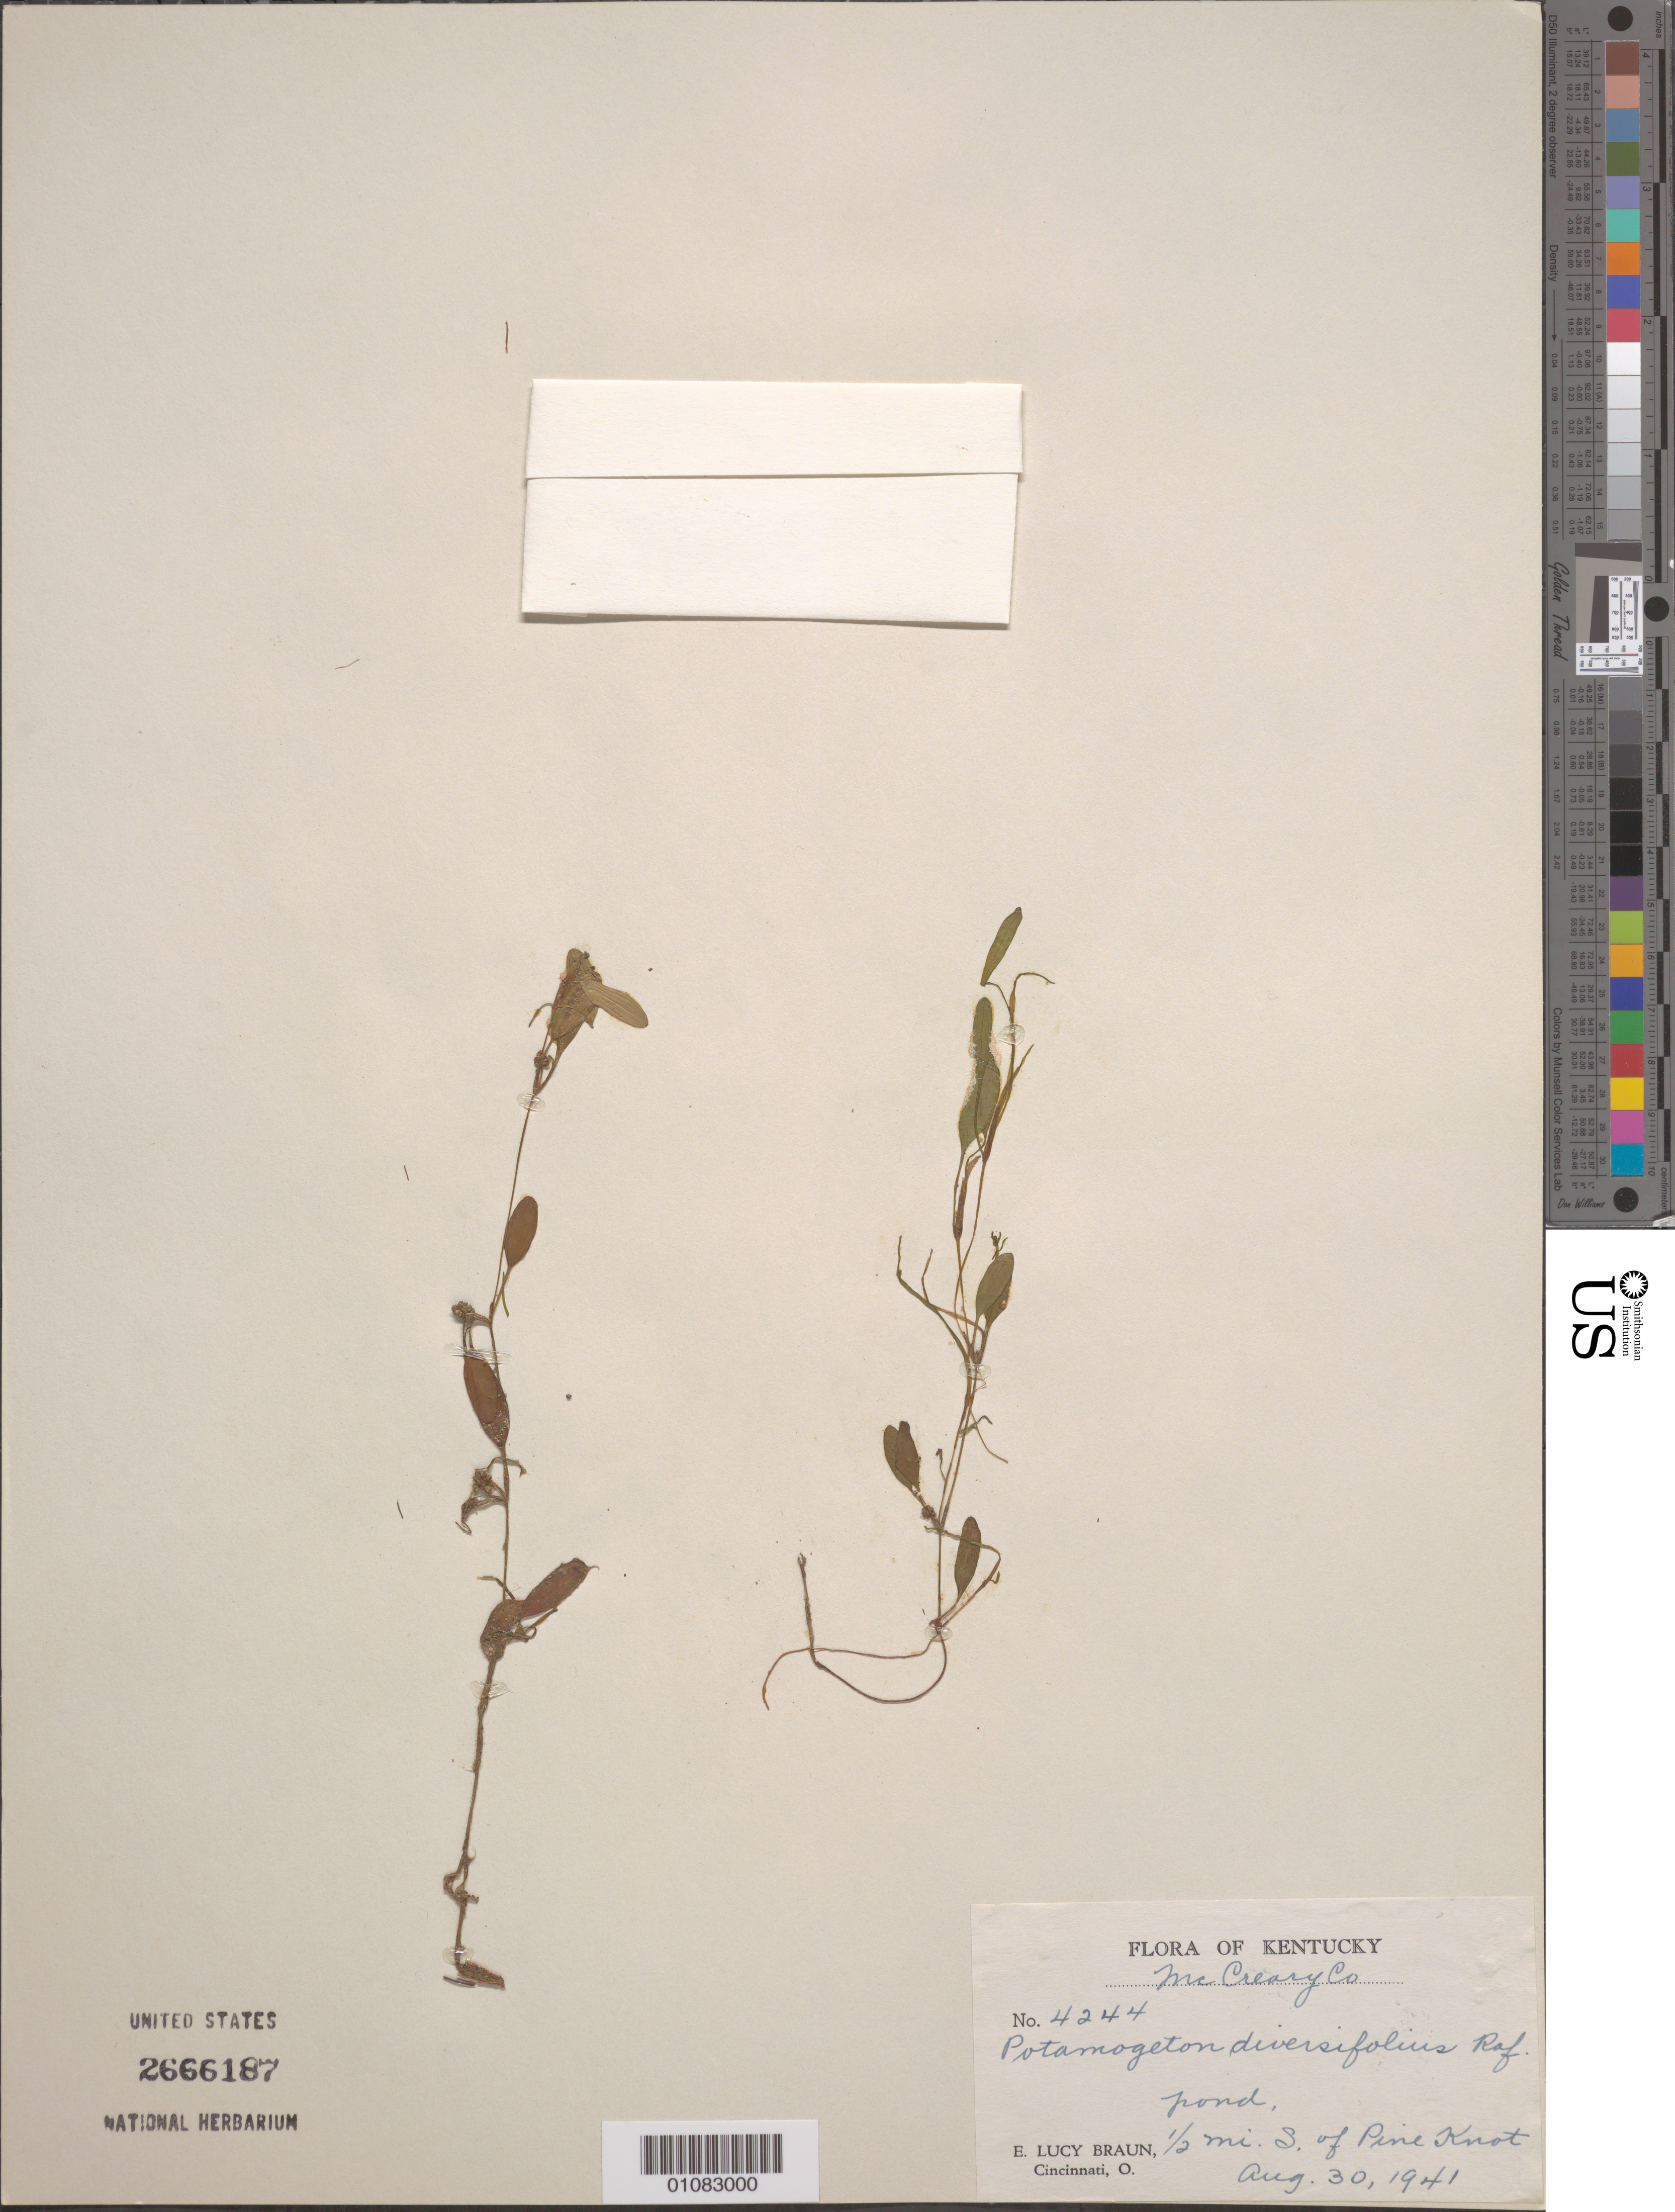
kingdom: Plantae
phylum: Tracheophyta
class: Liliopsida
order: Alismatales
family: Potamogetonaceae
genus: Potamogeton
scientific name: Potamogeton diversifolius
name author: Raf.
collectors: E. L. Braun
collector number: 4244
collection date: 1941-08-30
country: United States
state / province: Kentucky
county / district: McCreary County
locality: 0.5 mi. S of Pine Knot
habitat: Pond.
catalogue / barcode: US 2666187